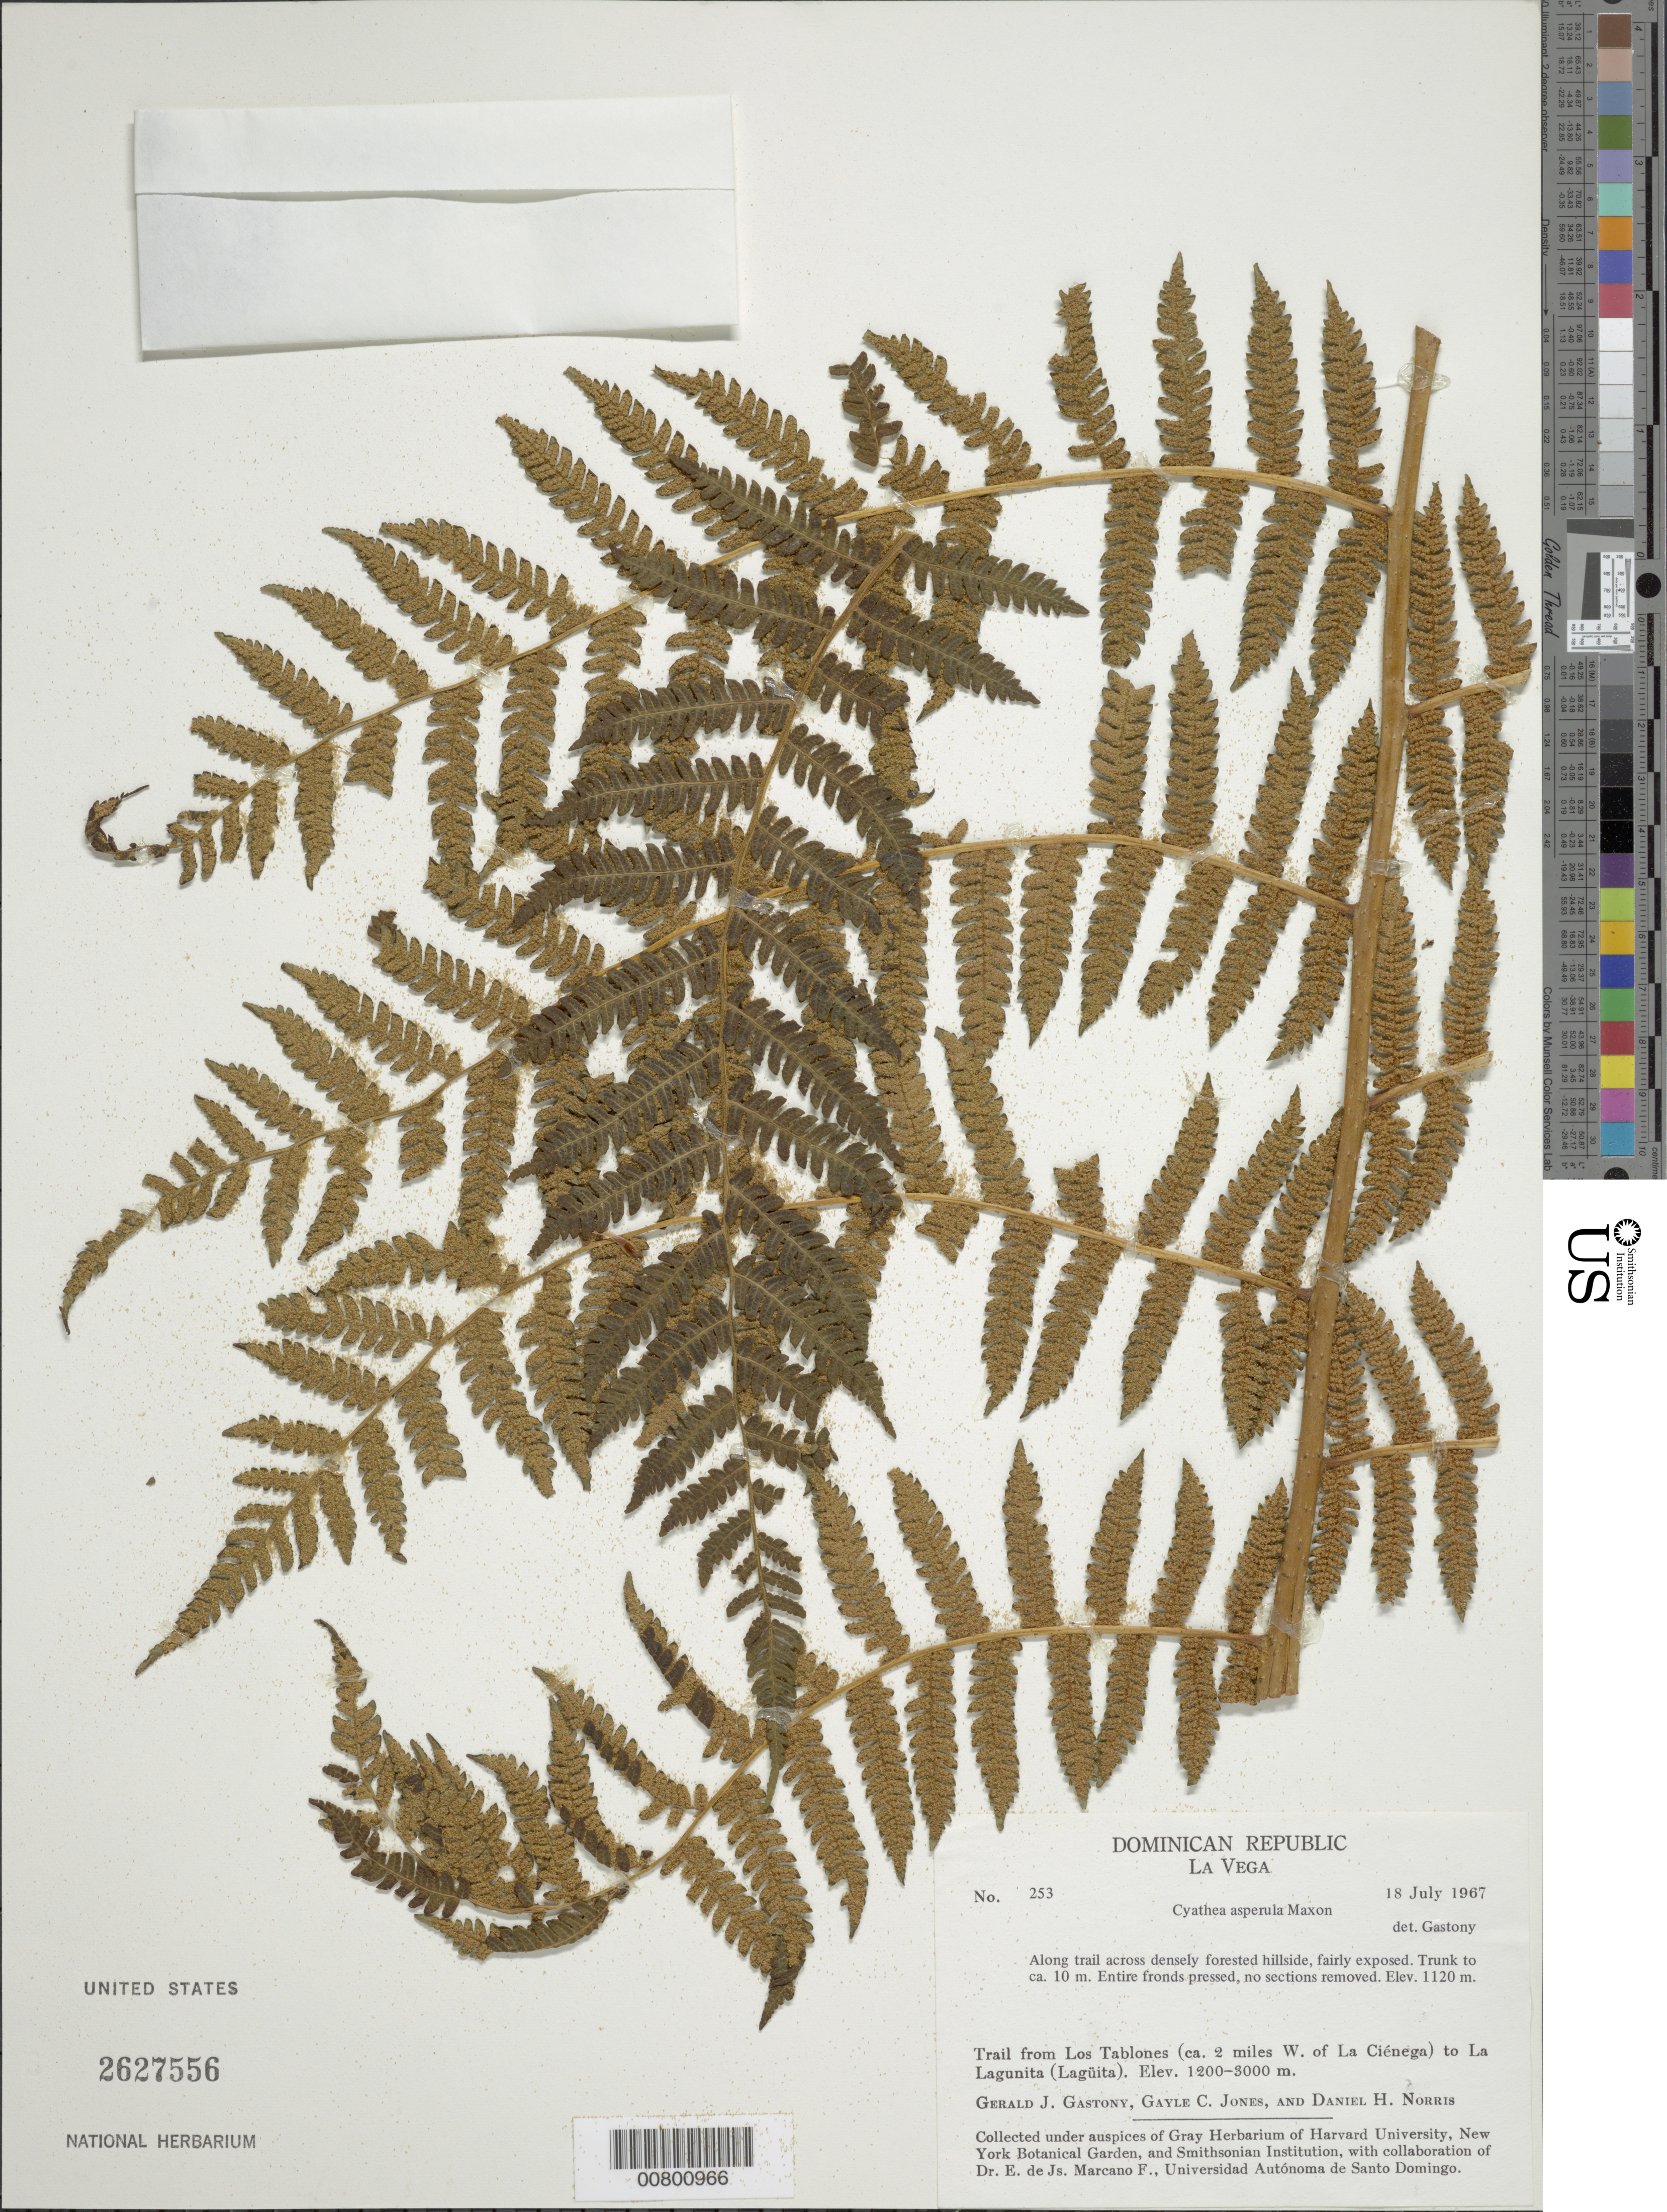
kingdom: Plantae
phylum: Tracheophyta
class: Polypodiopsida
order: Cyatheales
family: Cyatheaceae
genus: Cyathea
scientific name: Cyathea furfuracea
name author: Christ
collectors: G. Gastony, G. C. Jones & D. H. Norris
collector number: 253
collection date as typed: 18 Jul 1967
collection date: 1967-07-18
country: Dominican Republic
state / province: La Vega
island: Hispaniola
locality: Los Tablones (ca. 2 miles W of La Ciénega) to La Lagunita (Lagüita)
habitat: Densely forested hillside, fairly exposed, along trail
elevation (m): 1120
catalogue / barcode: US 2627556